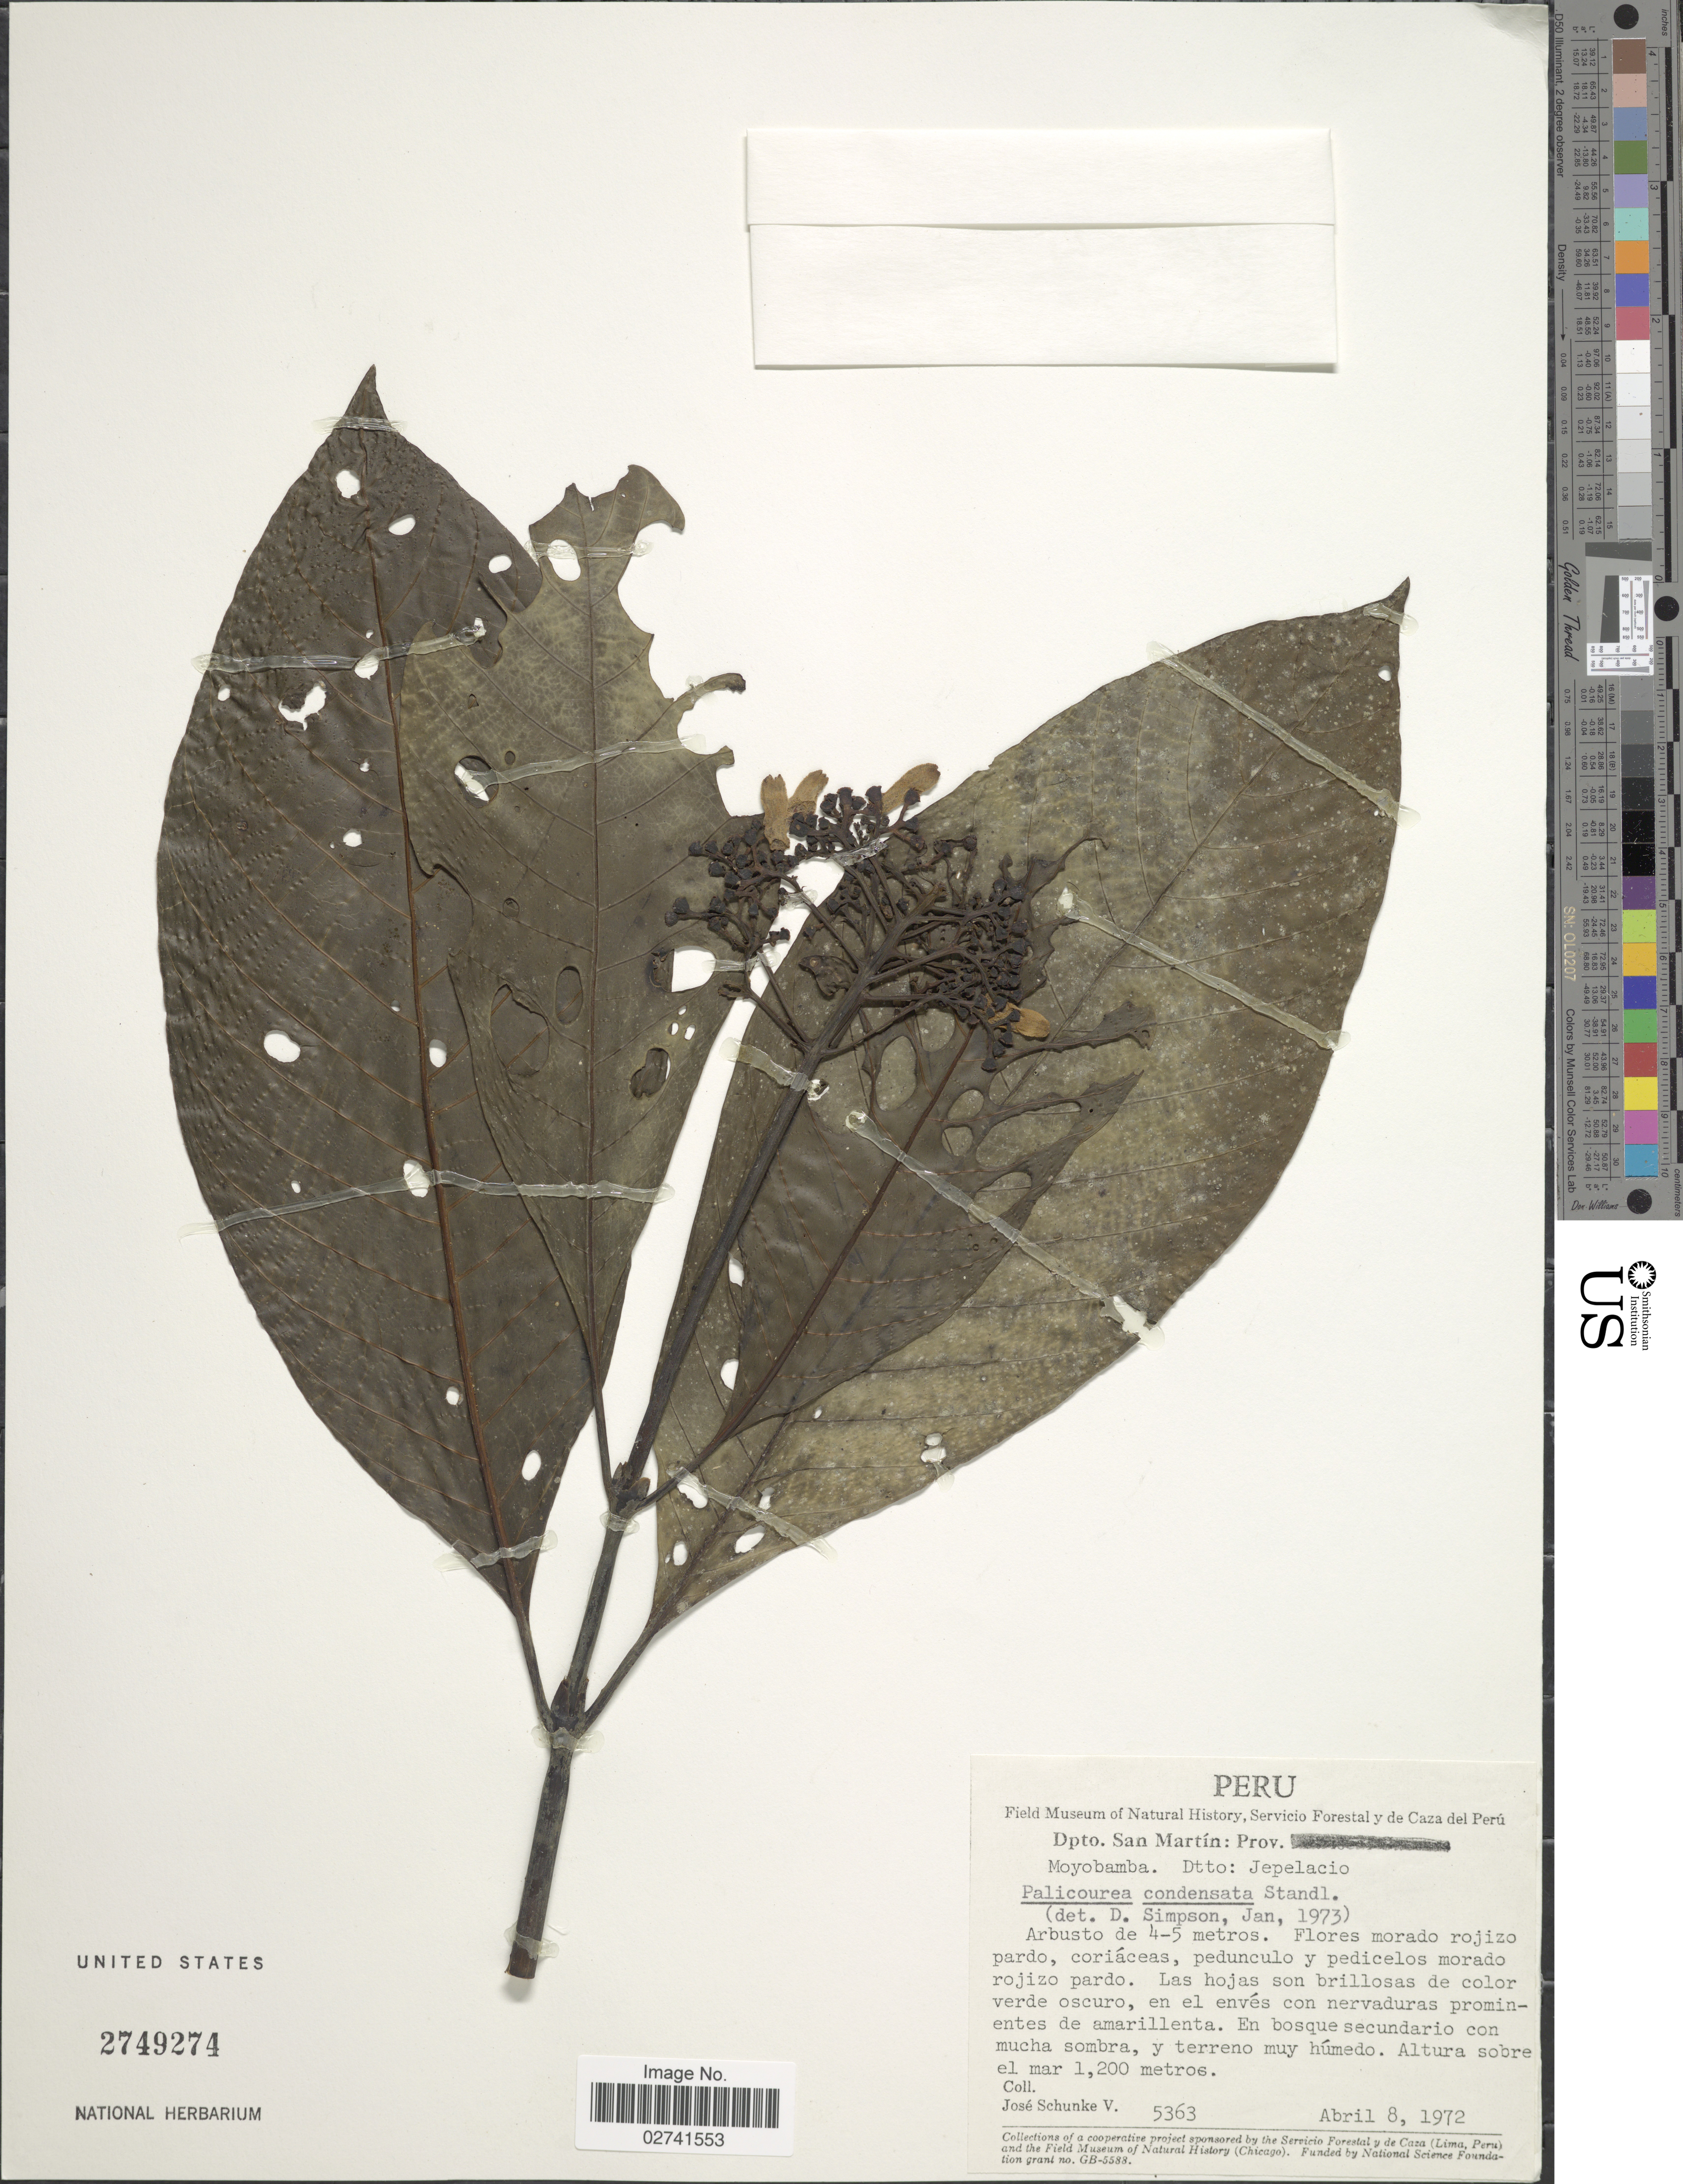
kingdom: Plantae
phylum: Tracheophyta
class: Magnoliopsida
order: Gentianales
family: Rubiaceae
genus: Palicourea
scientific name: Palicourea lasiantha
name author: Krause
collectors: J. Schunke Vigo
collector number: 5363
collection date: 1972-04-08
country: Peru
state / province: San Martín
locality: Dpto. San Martín: Prov. Moyobamba. Dtto: Jepelacio, En bosque secundario con mucha sombra, y terreno muy húmedo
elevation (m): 1200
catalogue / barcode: US 2749274